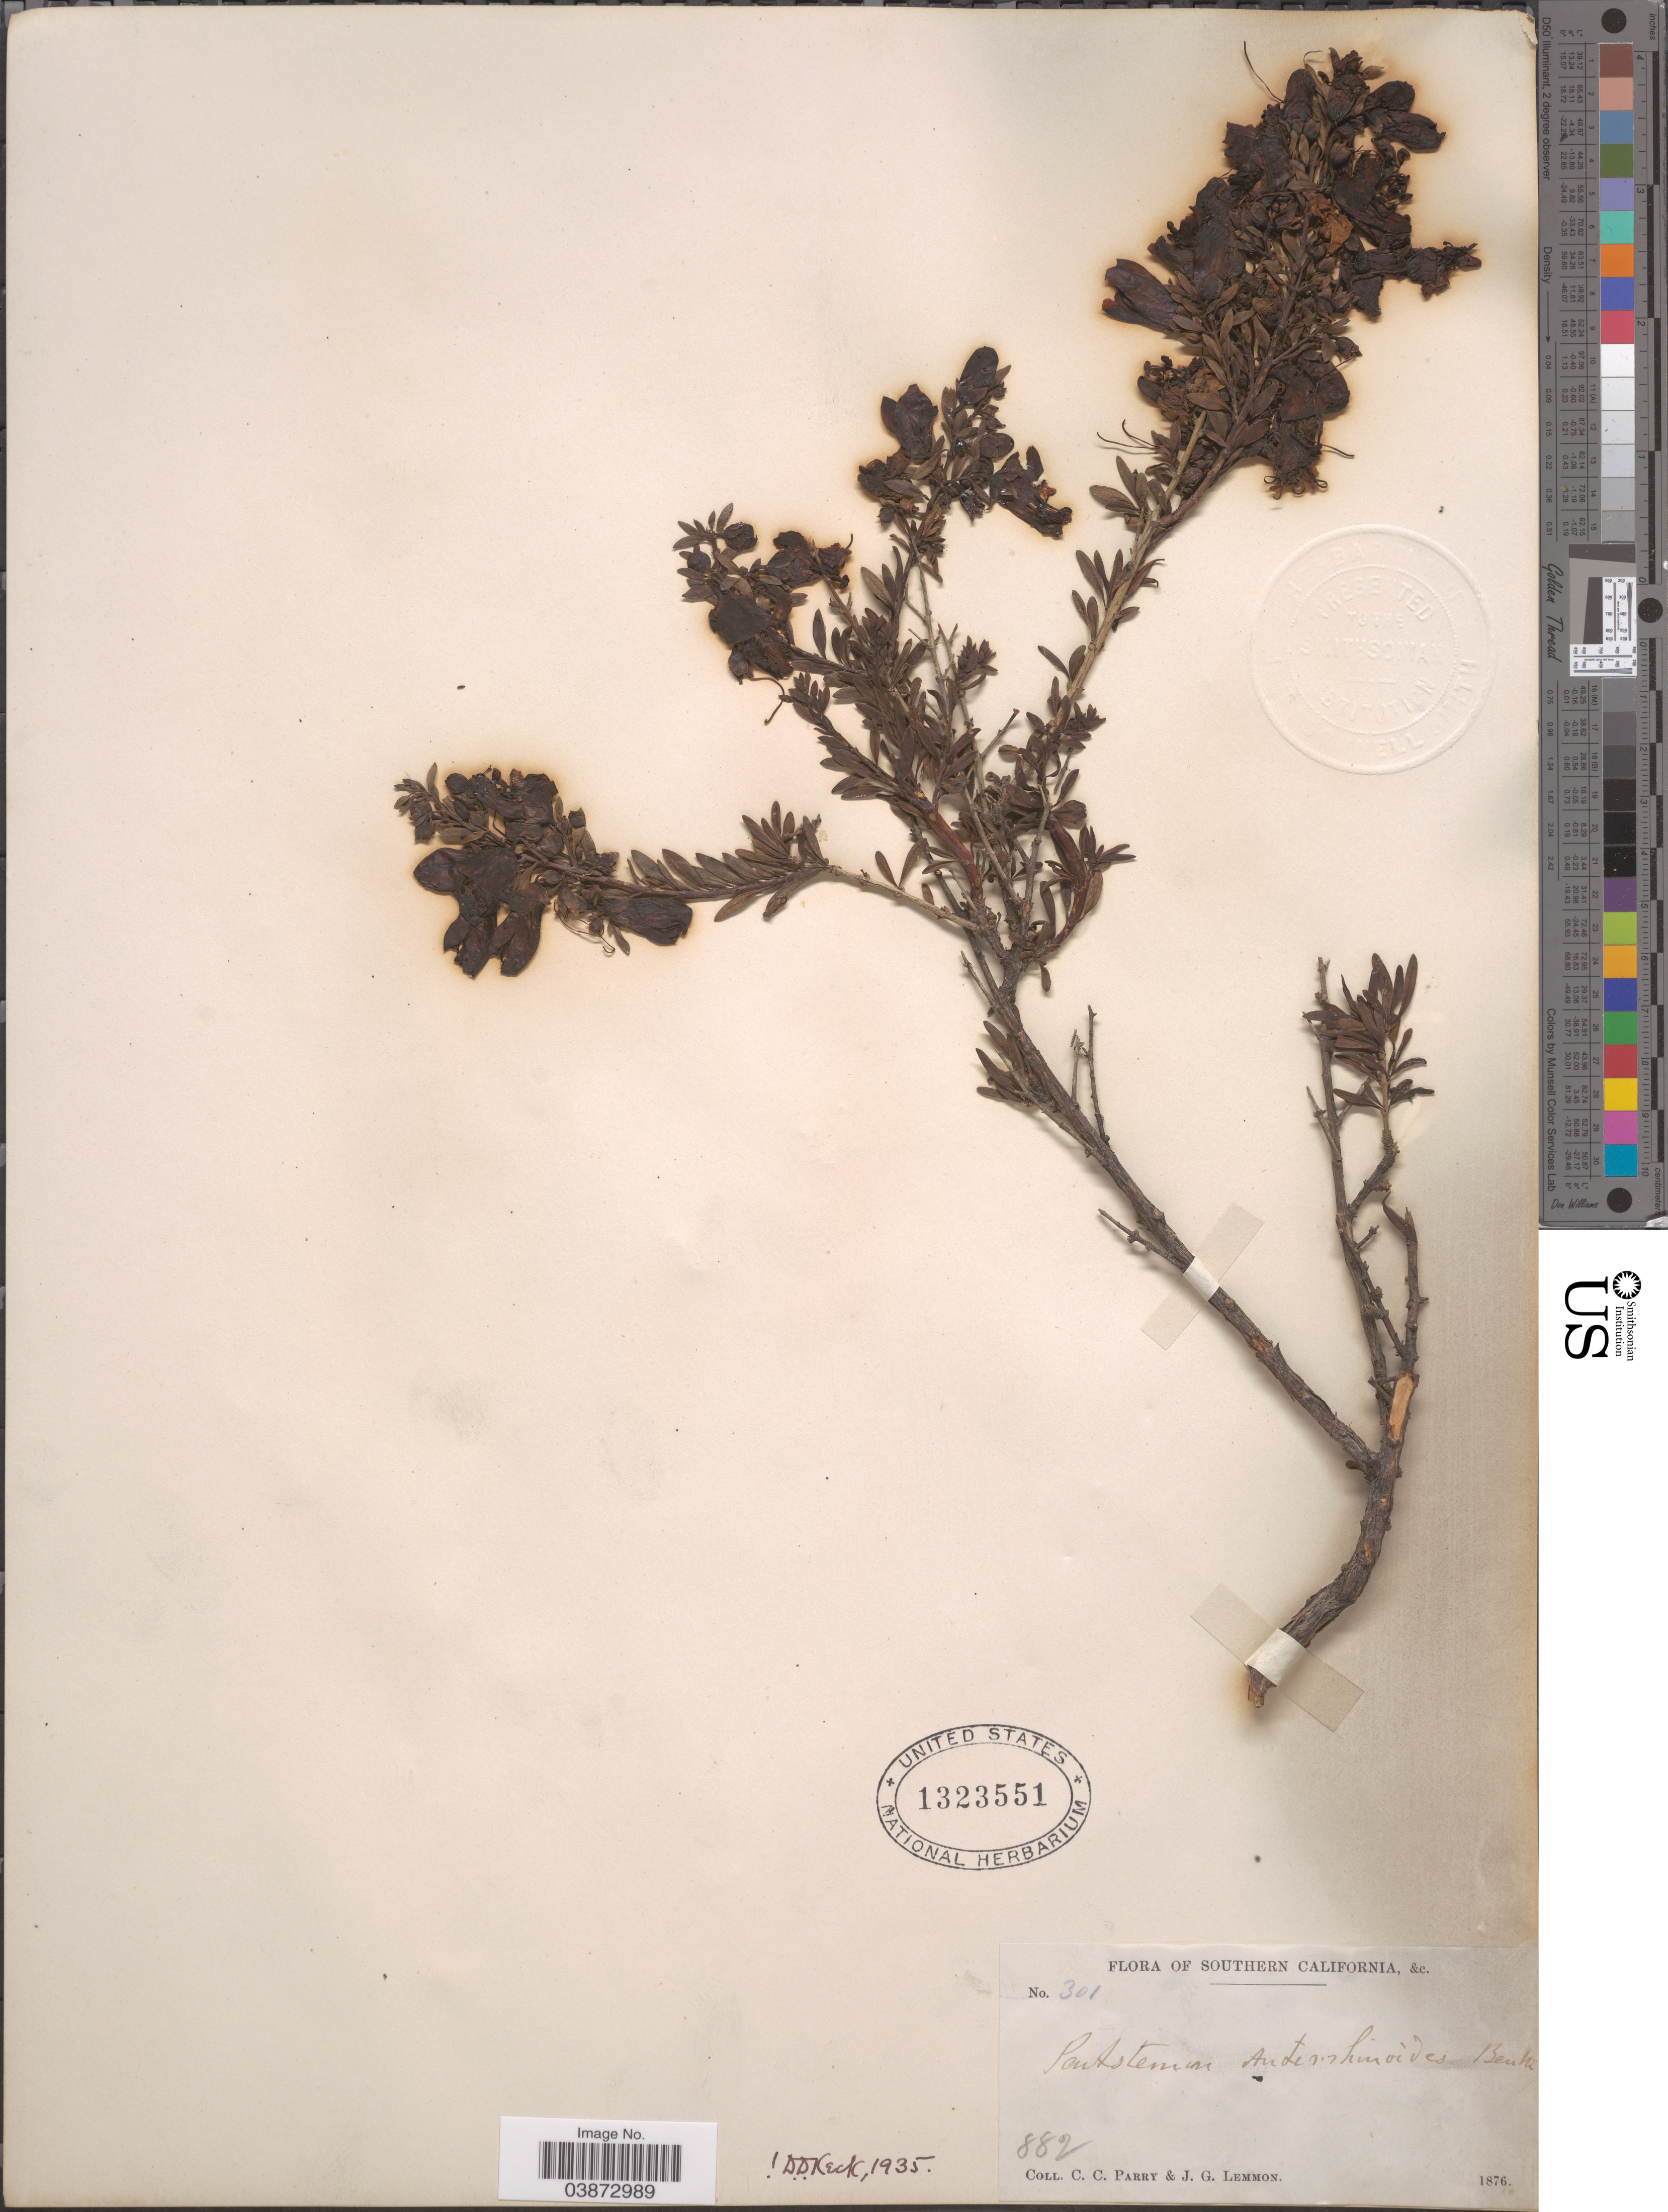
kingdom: Plantae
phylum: Tracheophyta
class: Magnoliopsida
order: Lamiales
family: Plantaginaceae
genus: Penstemon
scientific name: Penstemon antirrhinoides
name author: Benth.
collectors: C. C. Parry & J. Lemmon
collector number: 301/882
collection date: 1876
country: United States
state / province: California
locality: Southern California.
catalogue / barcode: US 1323551